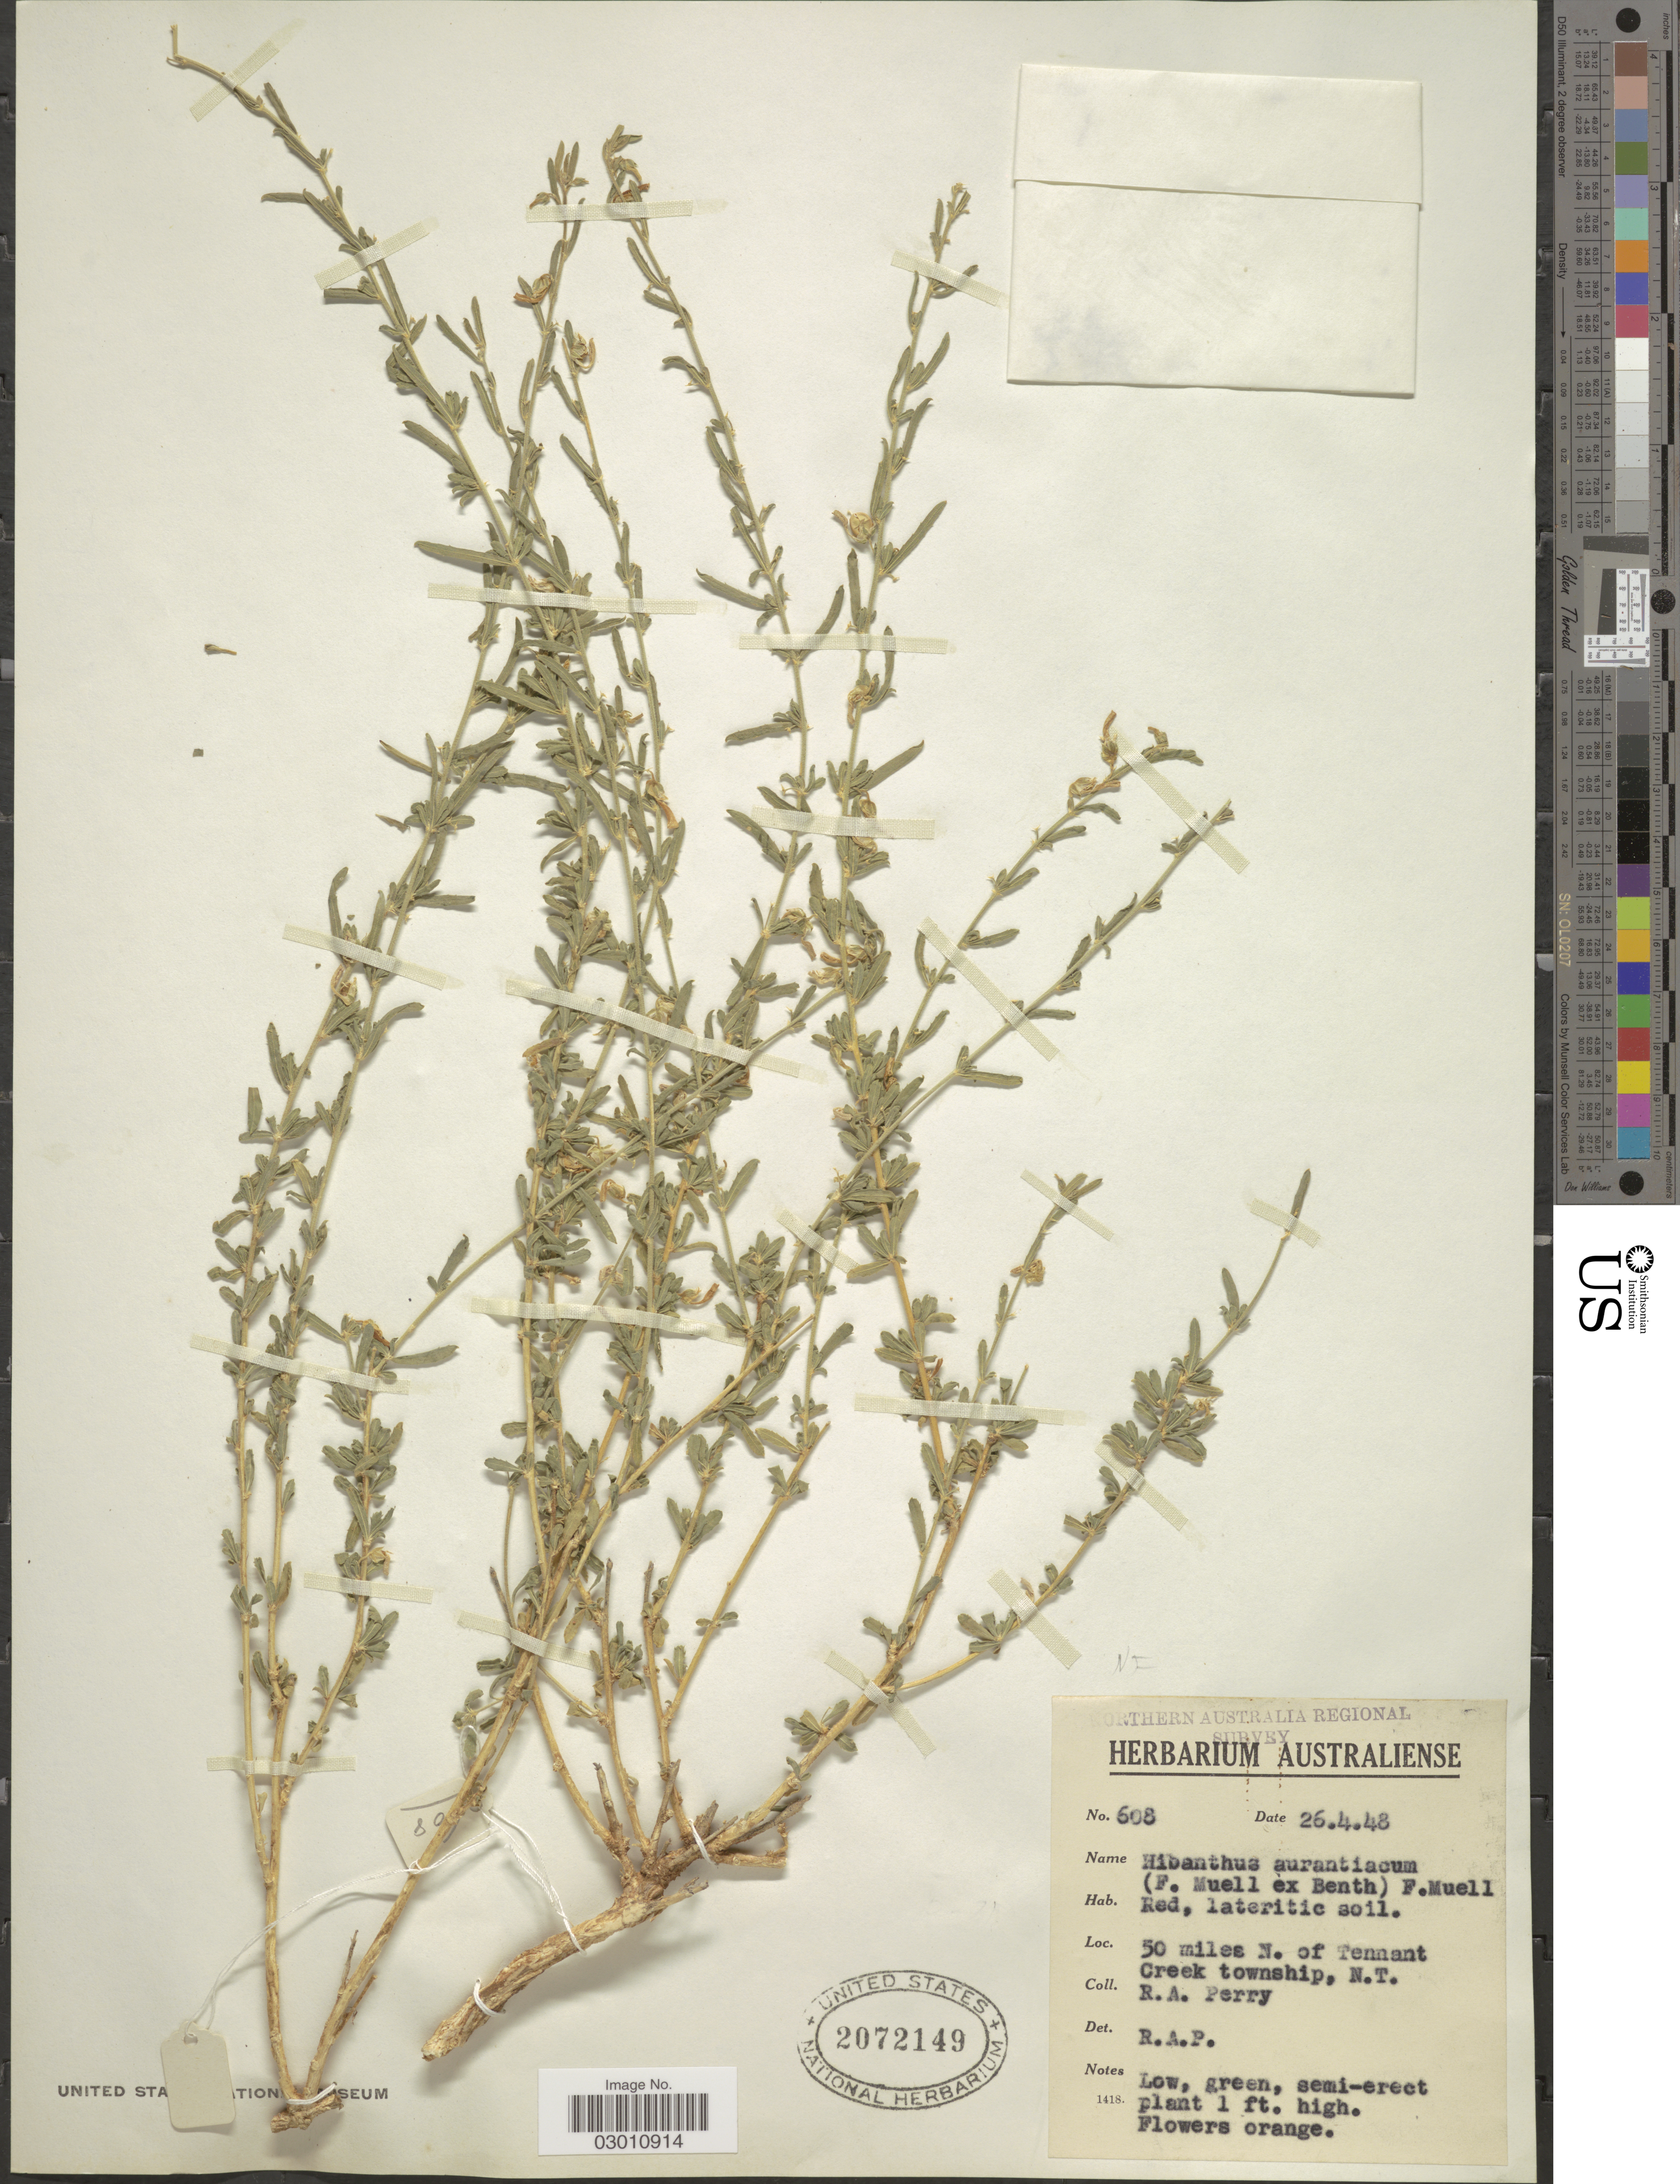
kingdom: Plantae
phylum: Tracheophyta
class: Magnoliopsida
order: Malpighiales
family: Violaceae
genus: Pigea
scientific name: Pigea aurantiaca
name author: (F. Muell. ex Benth.) P.I. Forst.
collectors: Perry, R. A.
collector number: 608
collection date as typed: Transcribed d/m/y: 26/4/48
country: Australia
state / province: Northern Territory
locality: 50 miles N. of Tennant Creek township.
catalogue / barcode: US 2072149